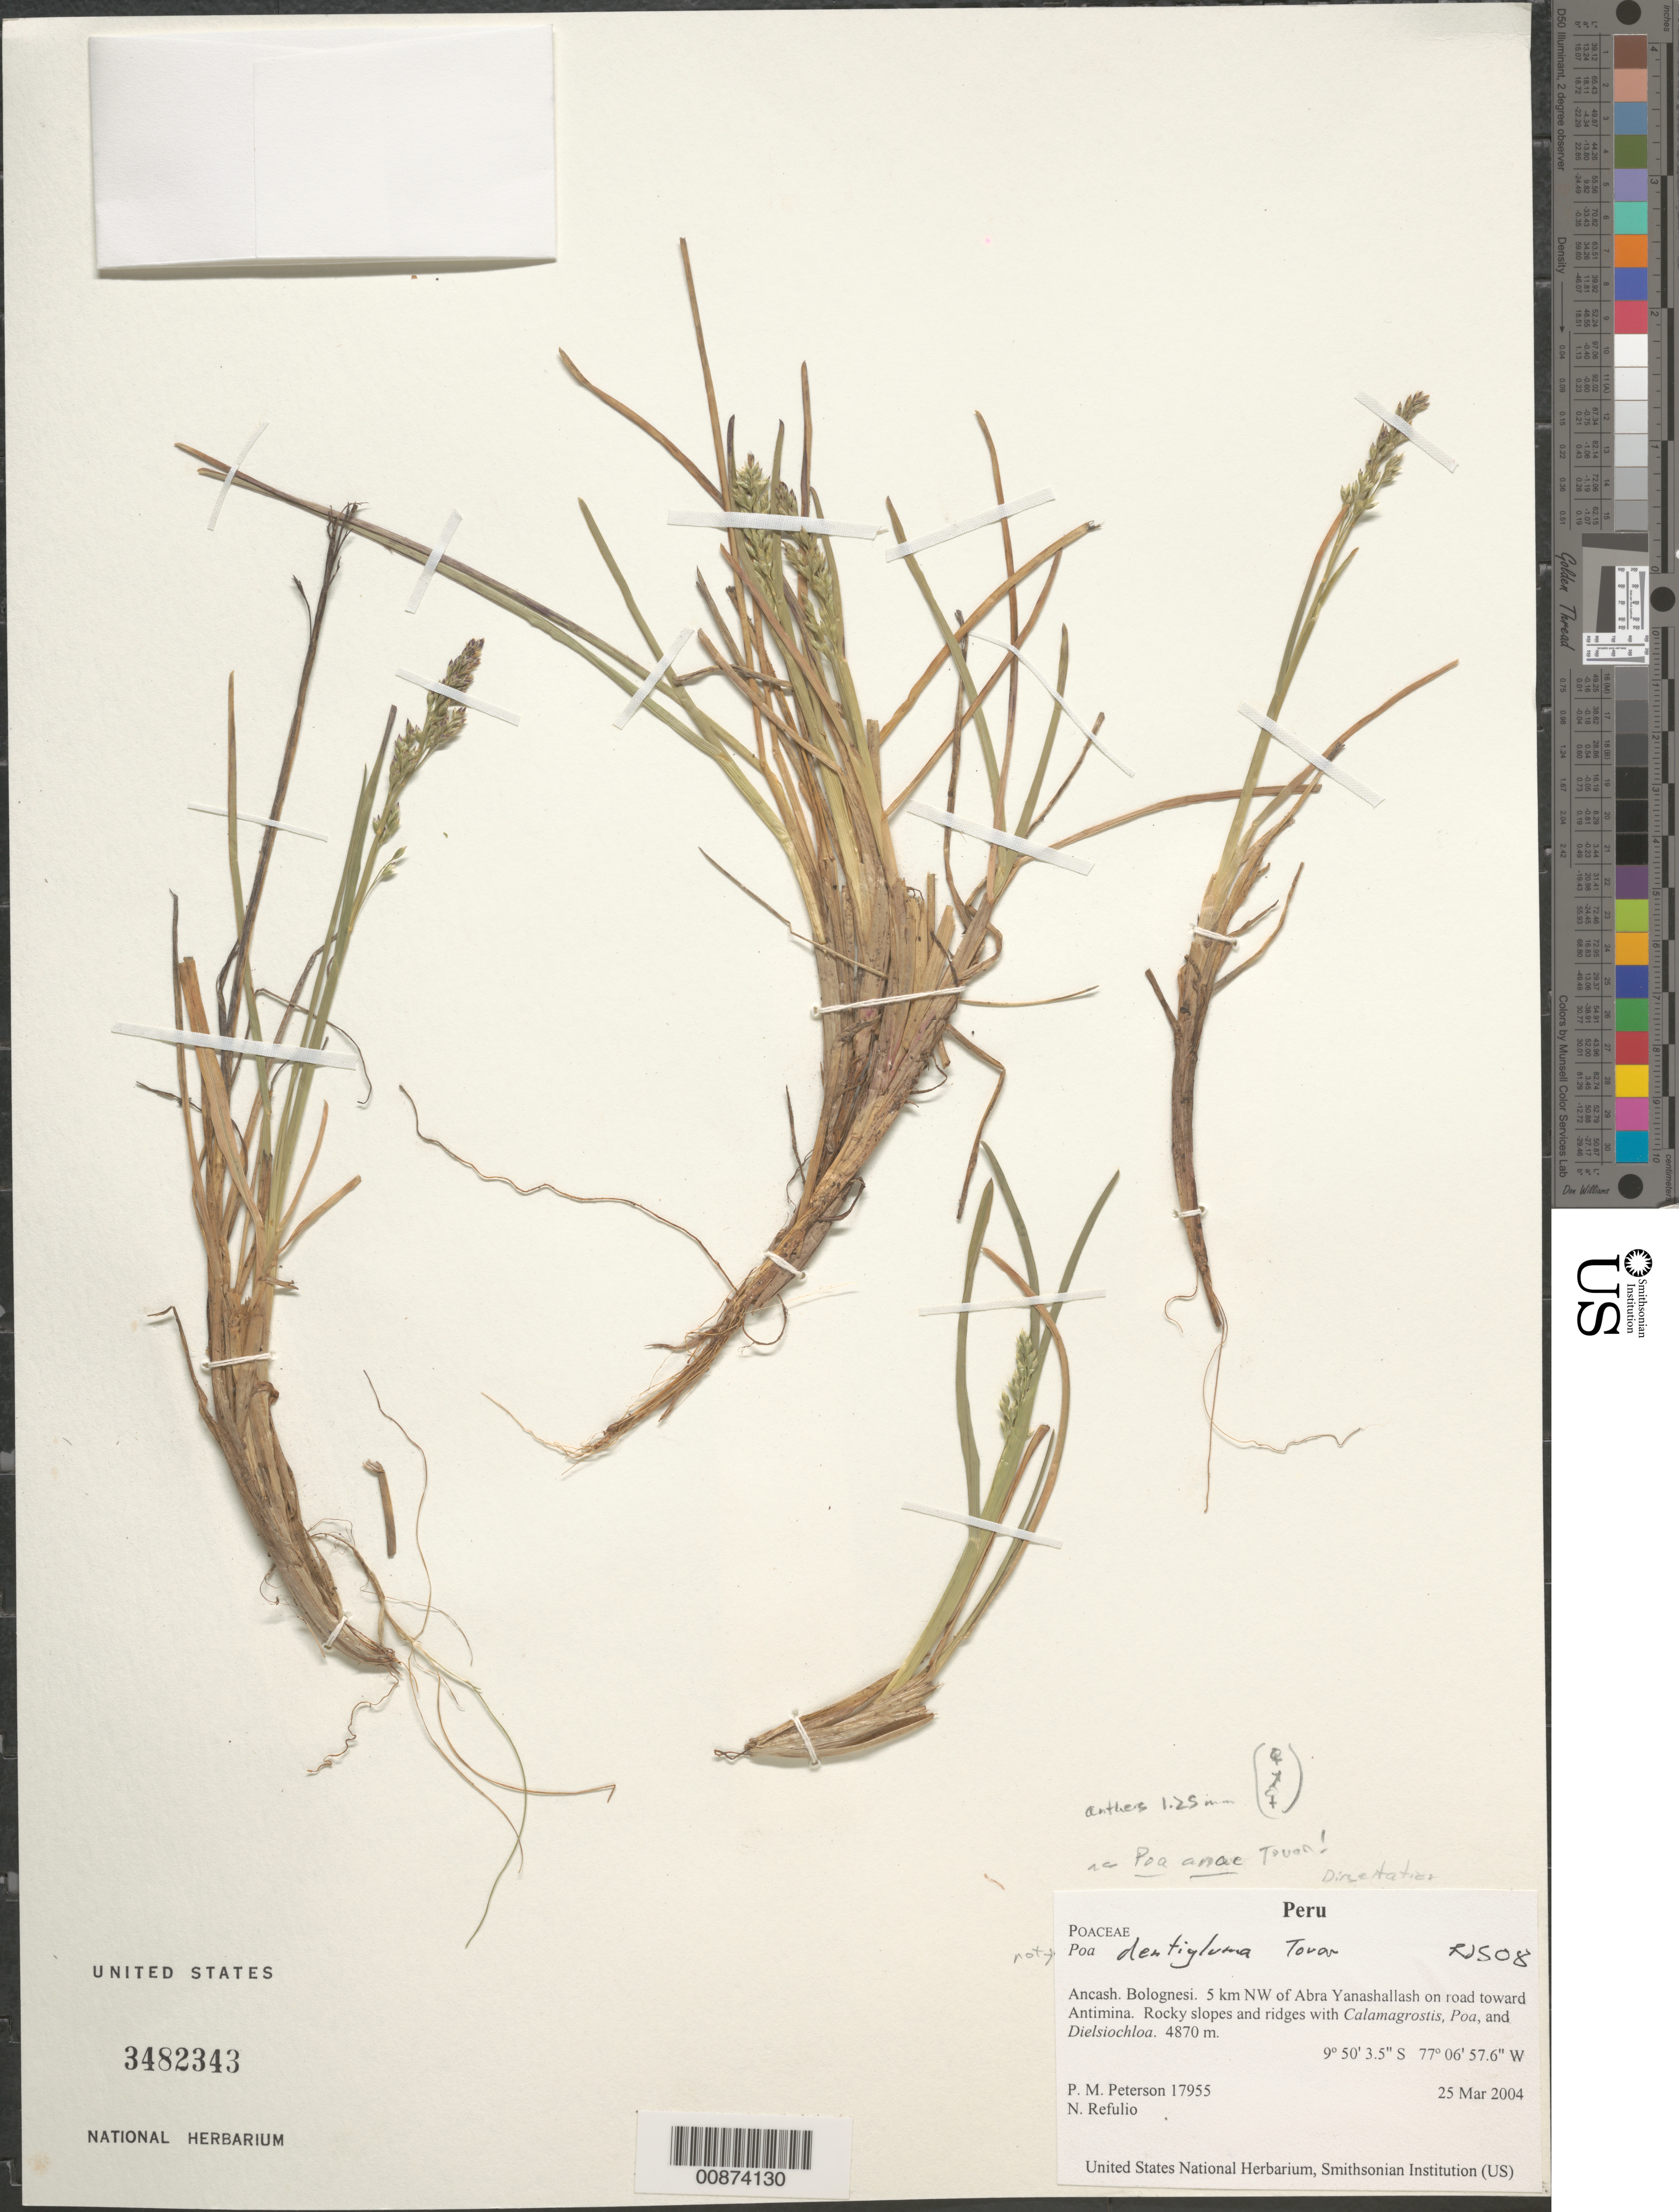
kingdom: Plantae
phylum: Tracheophyta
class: Liliopsida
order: Poales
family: Poaceae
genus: Poa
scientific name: Poa anae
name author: Tovar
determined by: Soreng, Robert J., Research Associate (BOT), Smithsonian Institution - National Museum of Natural History (UNITED STATES)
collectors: P. M. Peterson & N. Refulio-Rodríguez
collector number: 17955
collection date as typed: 25 Mar 2004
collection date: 2004-03-25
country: Peru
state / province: Ancash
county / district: Bolognesi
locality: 5 km NW of Abra Yanashallash on road toward Antimina. Rocky slopes and ridges with Calamagrostis, Poa, and Dielsiochloa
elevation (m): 4870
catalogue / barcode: US 3482343